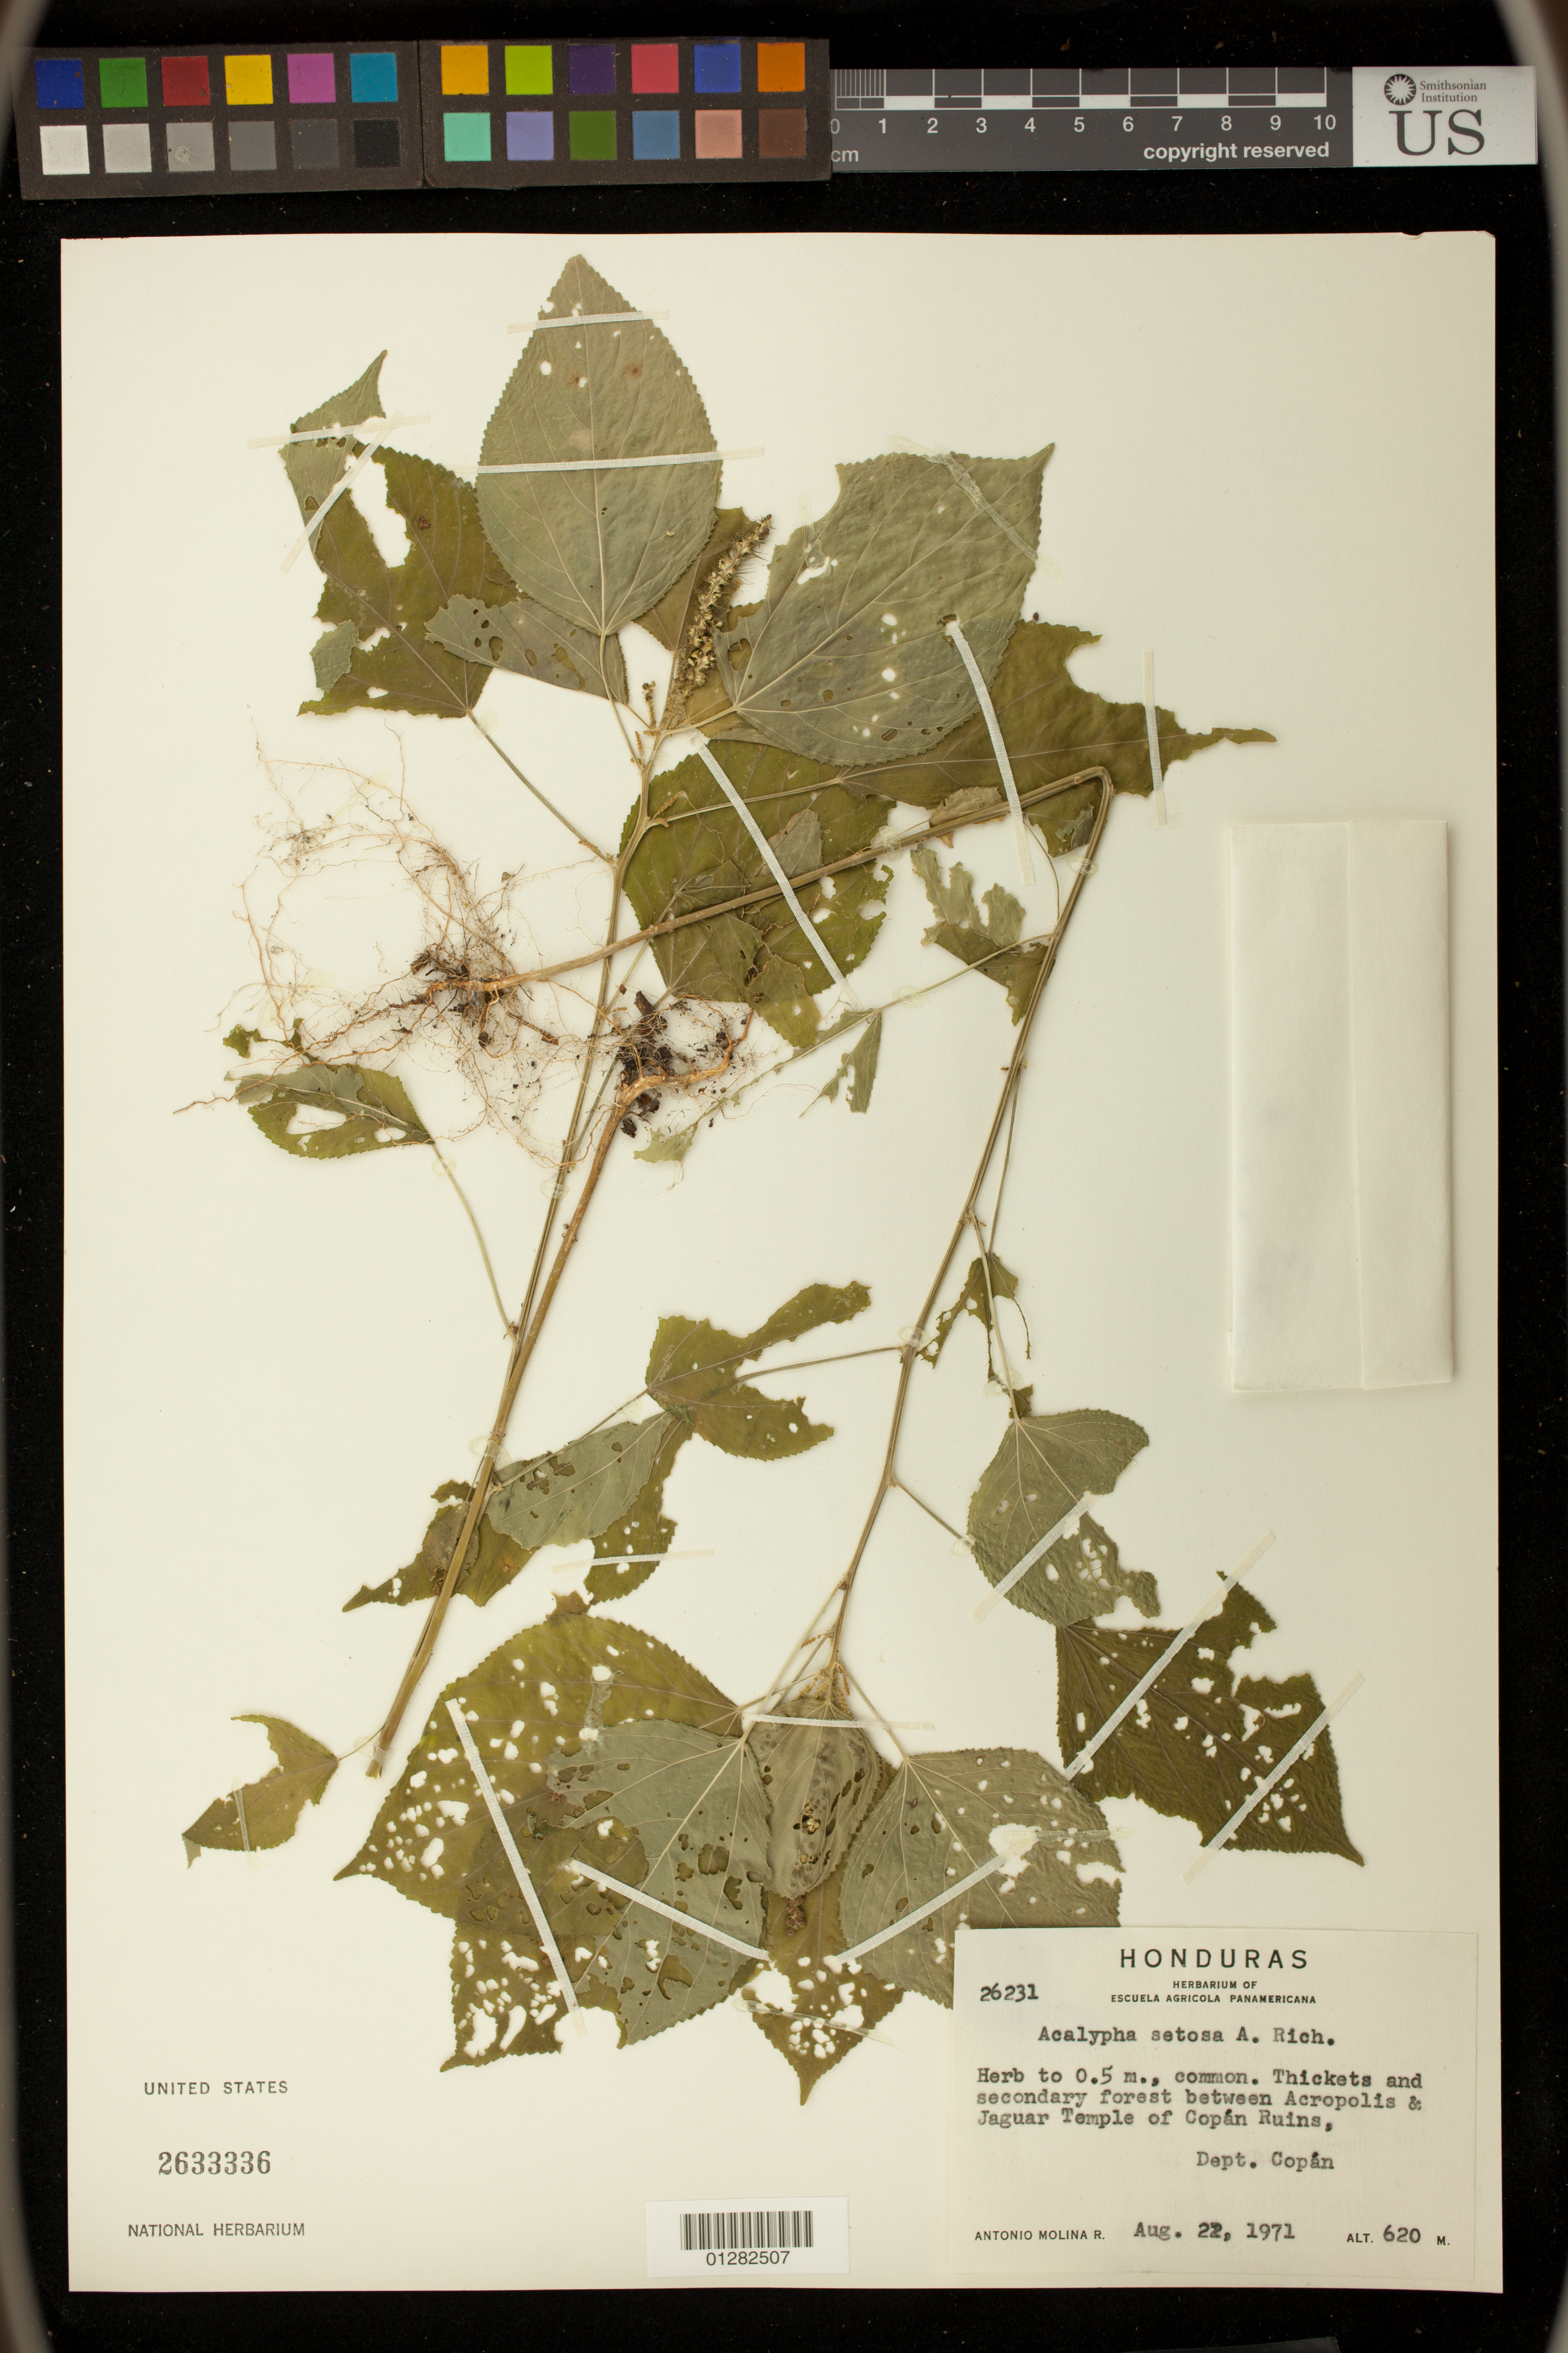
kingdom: Plantae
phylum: Tracheophyta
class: Magnoliopsida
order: Malpighiales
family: Euphorbiaceae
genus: Acalypha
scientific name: Acalypha setosa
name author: A. Rich.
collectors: G. Martínez Calderón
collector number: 26231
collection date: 1971-08-22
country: Honduras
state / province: Copán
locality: Between Acropolis & Jaguar Temple of Copan Ruins.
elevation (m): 620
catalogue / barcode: US 2633336